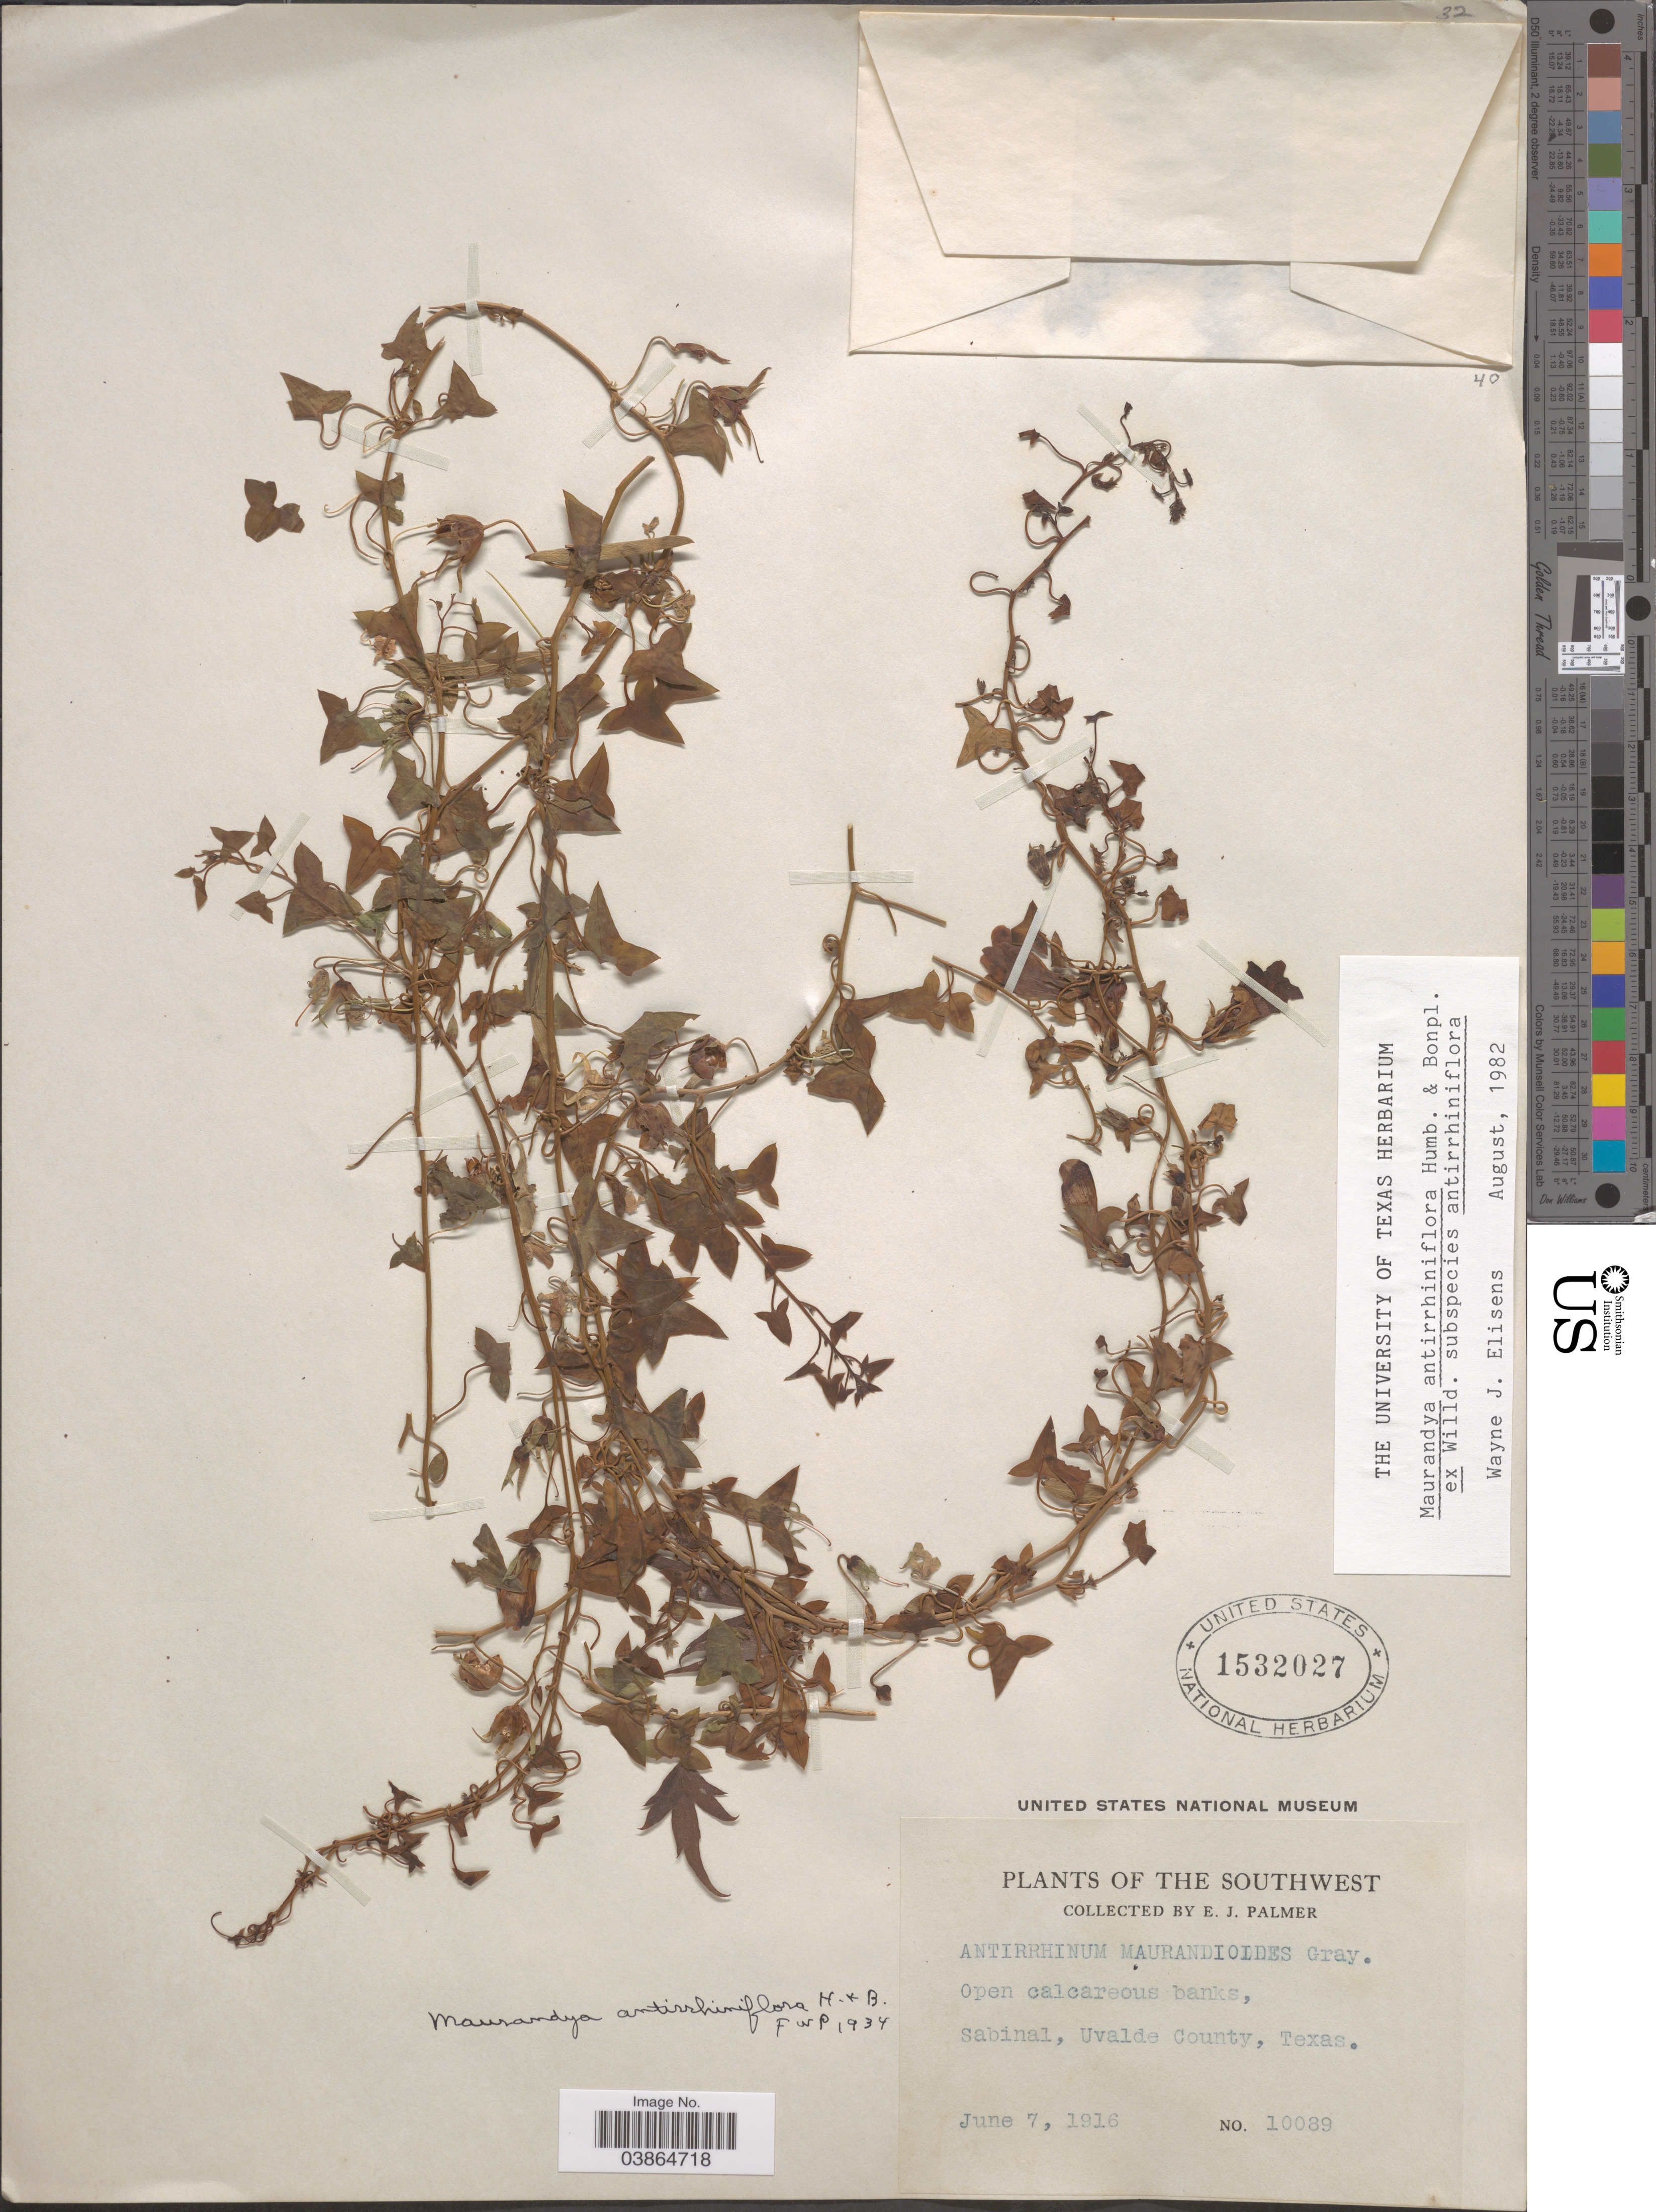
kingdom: Plantae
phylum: Tracheophyta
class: Magnoliopsida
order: Lamiales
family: Plantaginaceae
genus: Maurandya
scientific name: Maurandya antirrhiniflora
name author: Humb. & Bonpl. ex Willd.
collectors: E. J. Palmer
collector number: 10089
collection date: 1916-06-07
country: United States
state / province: Texas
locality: The Southwest. Sabinal, Uvalde County.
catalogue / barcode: US 1532027